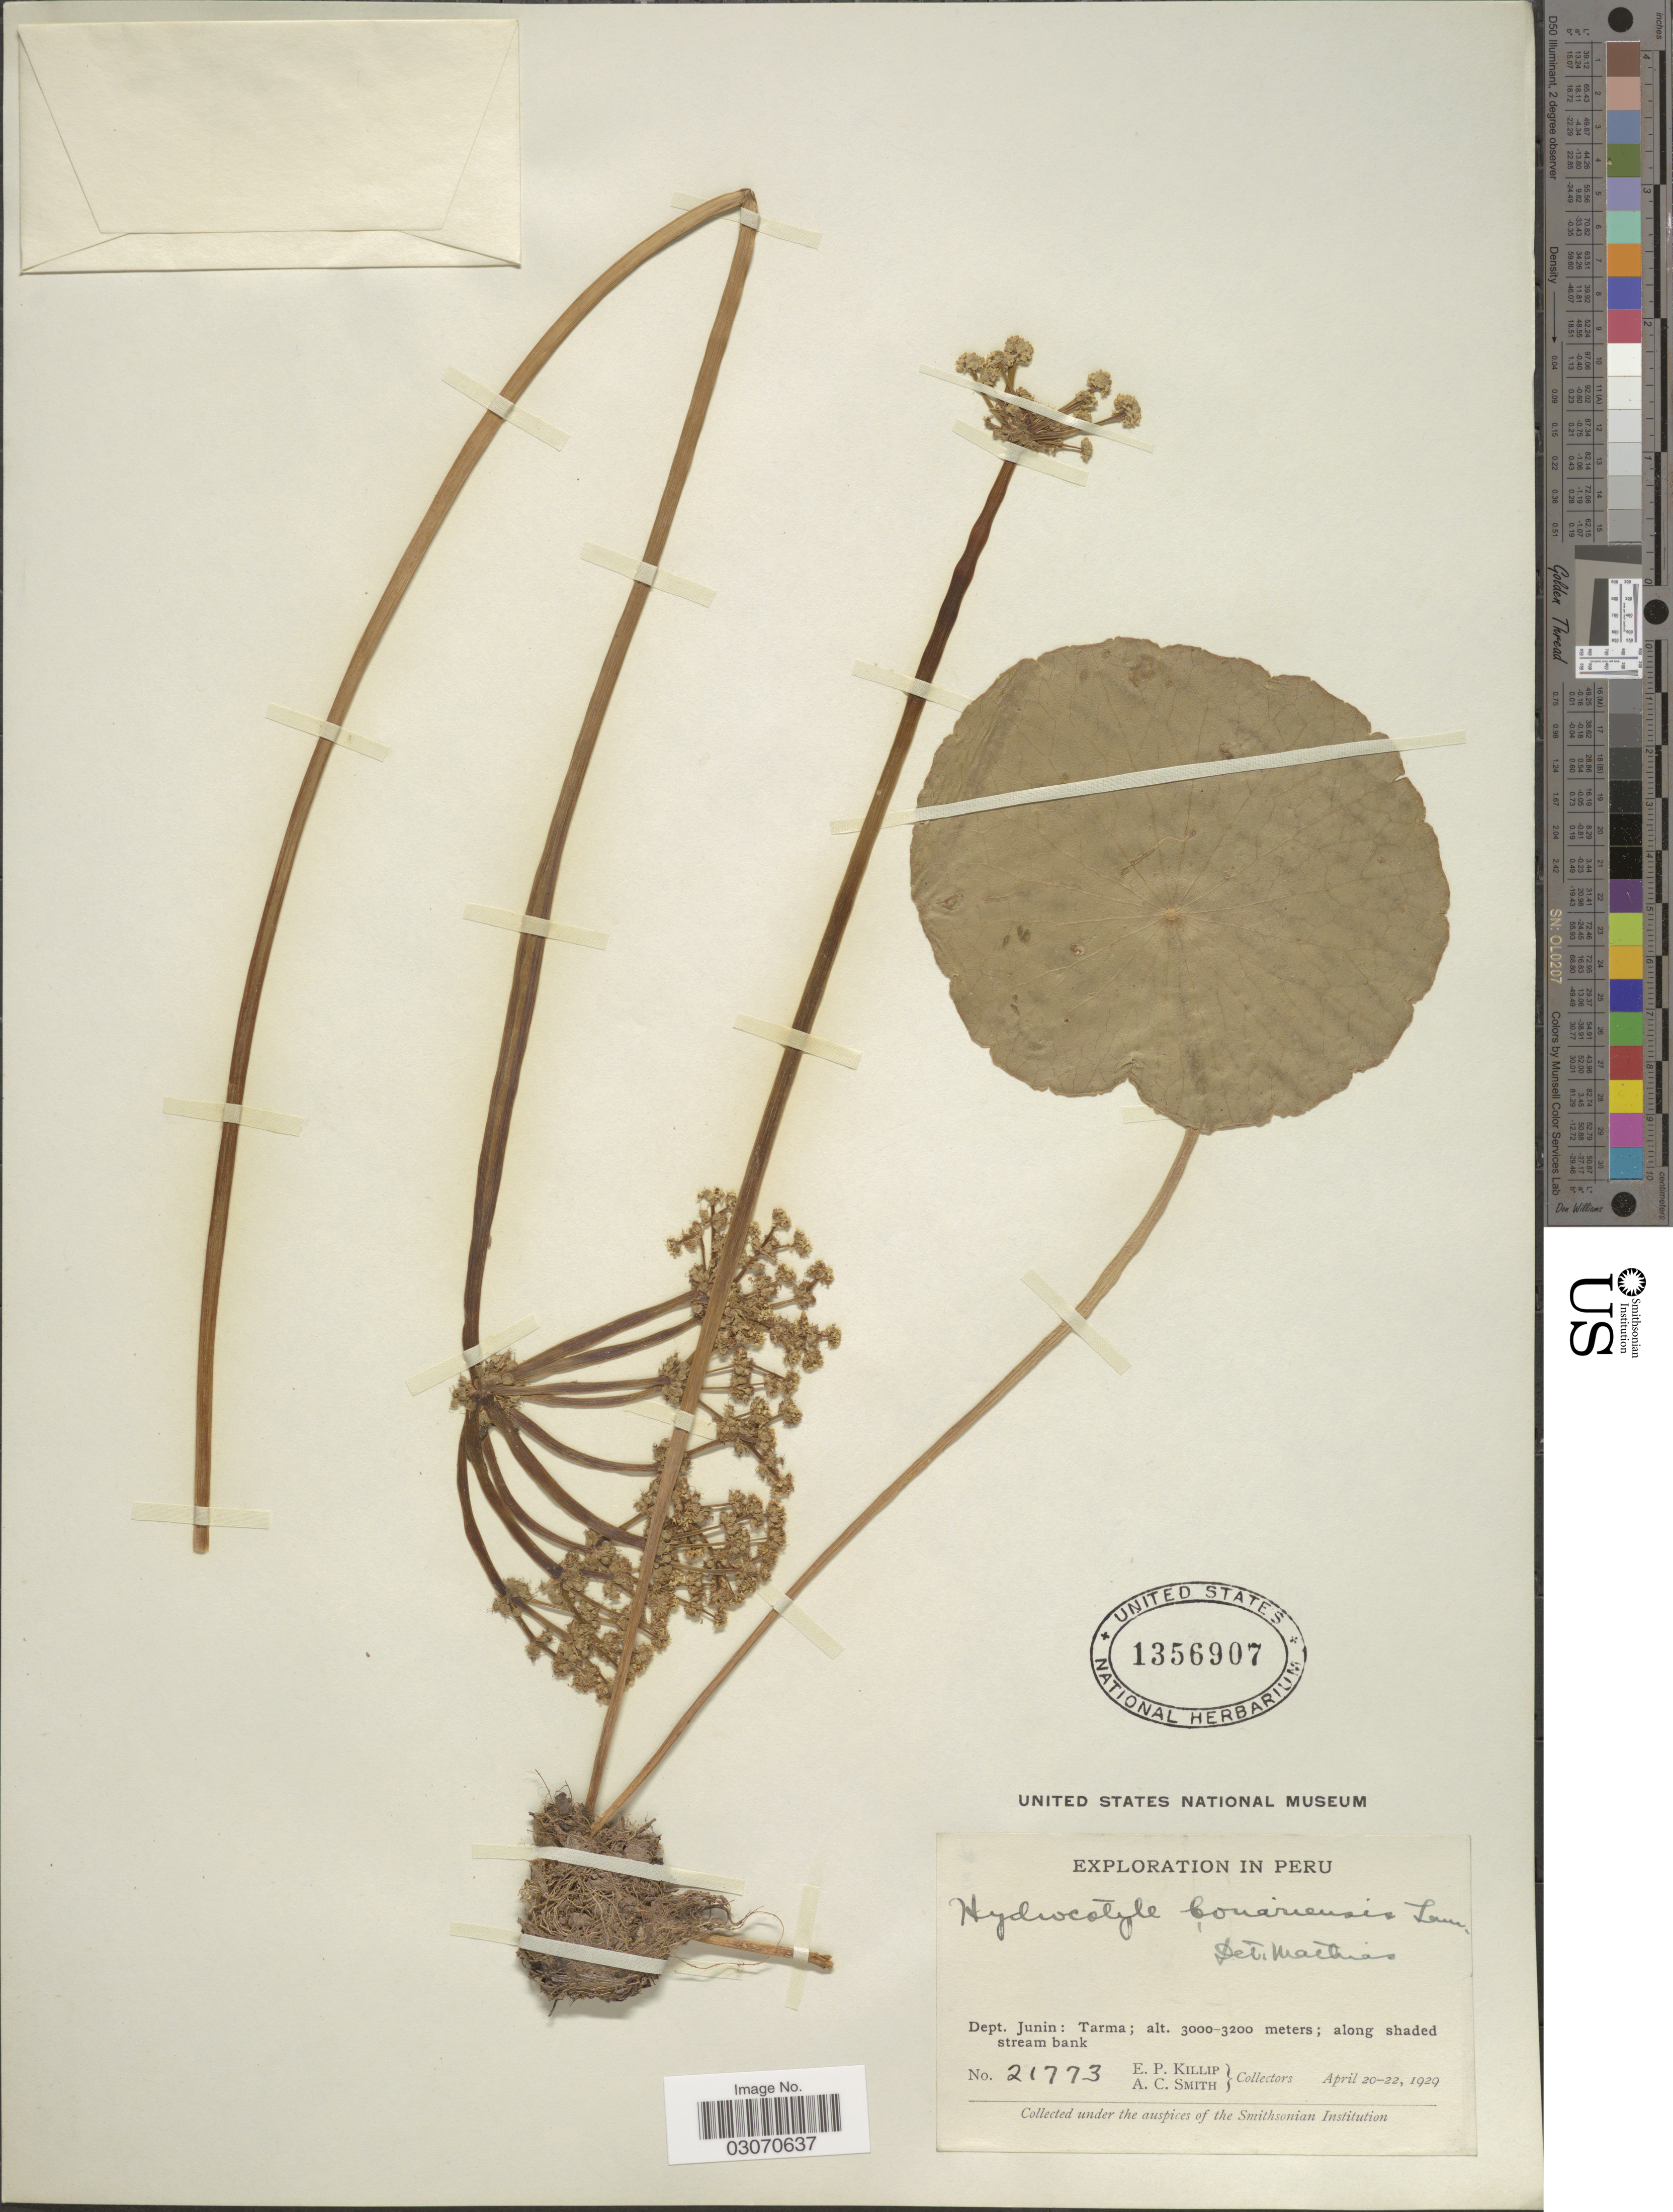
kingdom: Plantae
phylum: Tracheophyta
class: Magnoliopsida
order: Apiales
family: Araliaceae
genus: Hydrocotyle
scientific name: Hydrocotyle bonariensis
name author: Lam.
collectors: E. P. Killip & A. C. Smith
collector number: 21773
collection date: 1929-04-20/1929-04-22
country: Peru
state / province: Junín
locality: Dept. Junin: Tarma.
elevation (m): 3000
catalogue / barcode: US 1356907